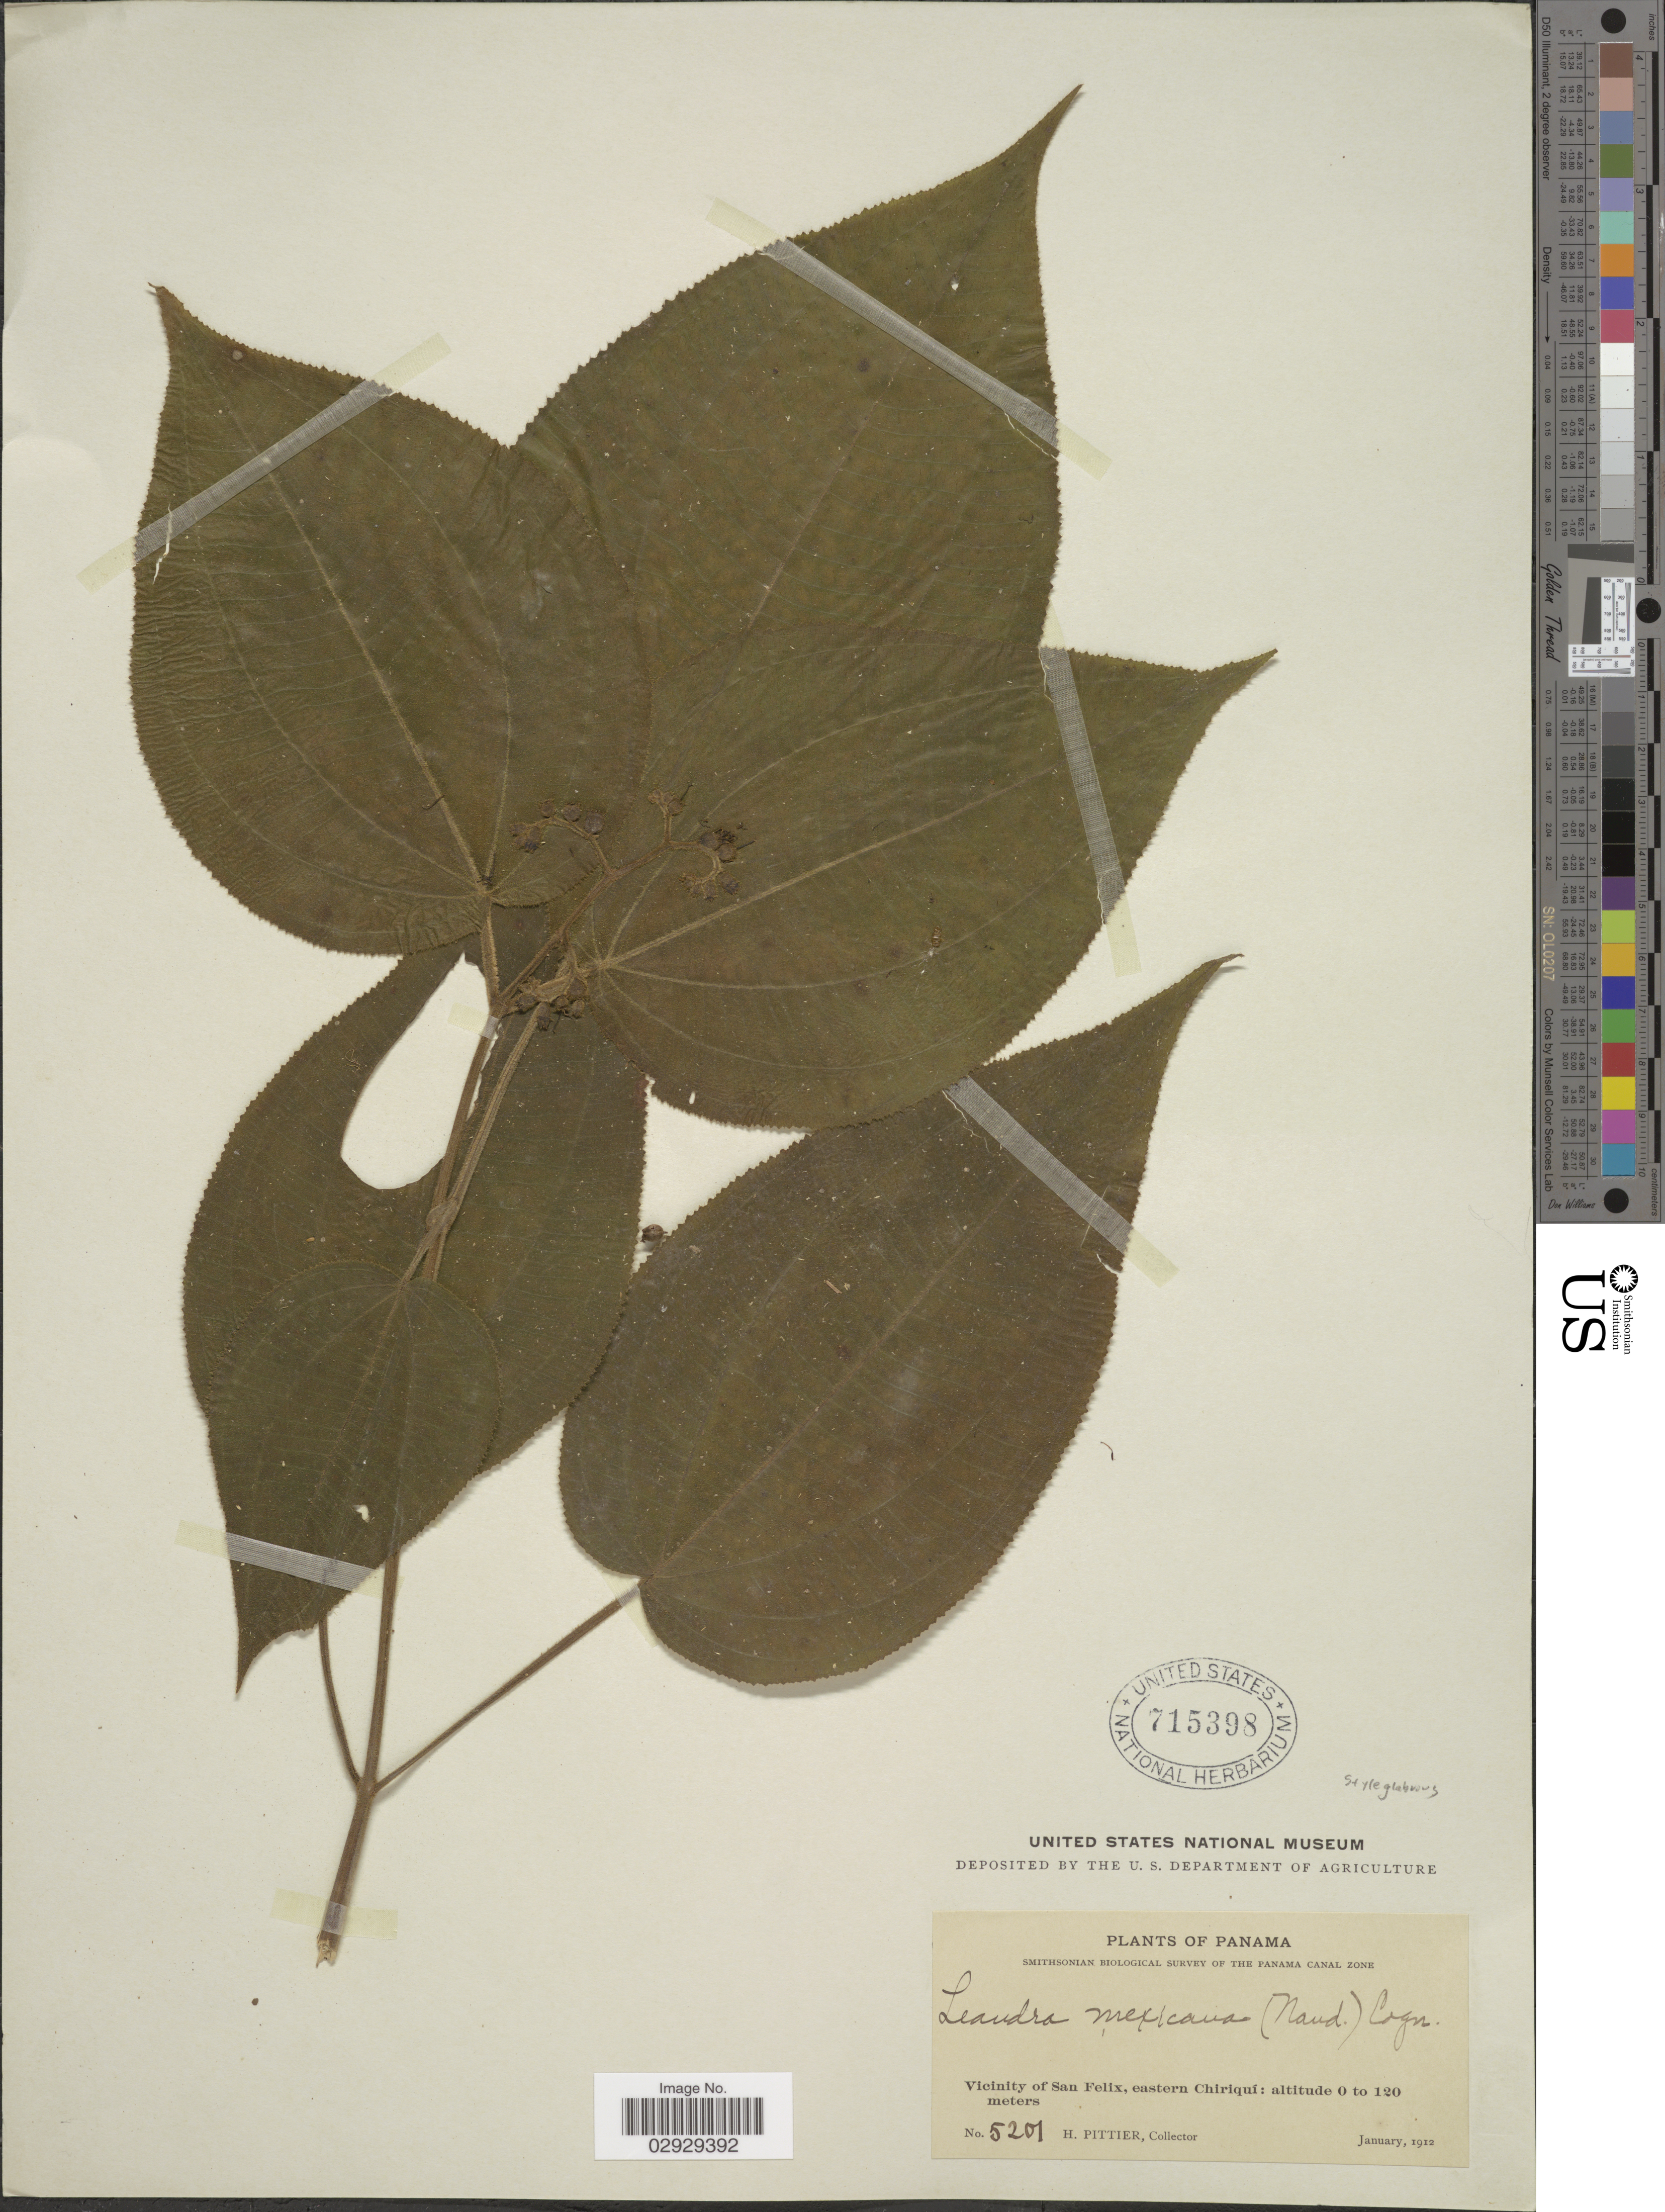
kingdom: Plantae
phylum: Tracheophyta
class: Magnoliopsida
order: Myrtales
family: Melastomataceae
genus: Leandra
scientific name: Leandra mexicana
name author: (Naudin) Cogn.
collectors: H. F. Pittier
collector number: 5201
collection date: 1912-01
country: Panama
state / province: Chiriqui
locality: Vicinity of San Felix, eastern Chiriqui.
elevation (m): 0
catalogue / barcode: US 715398